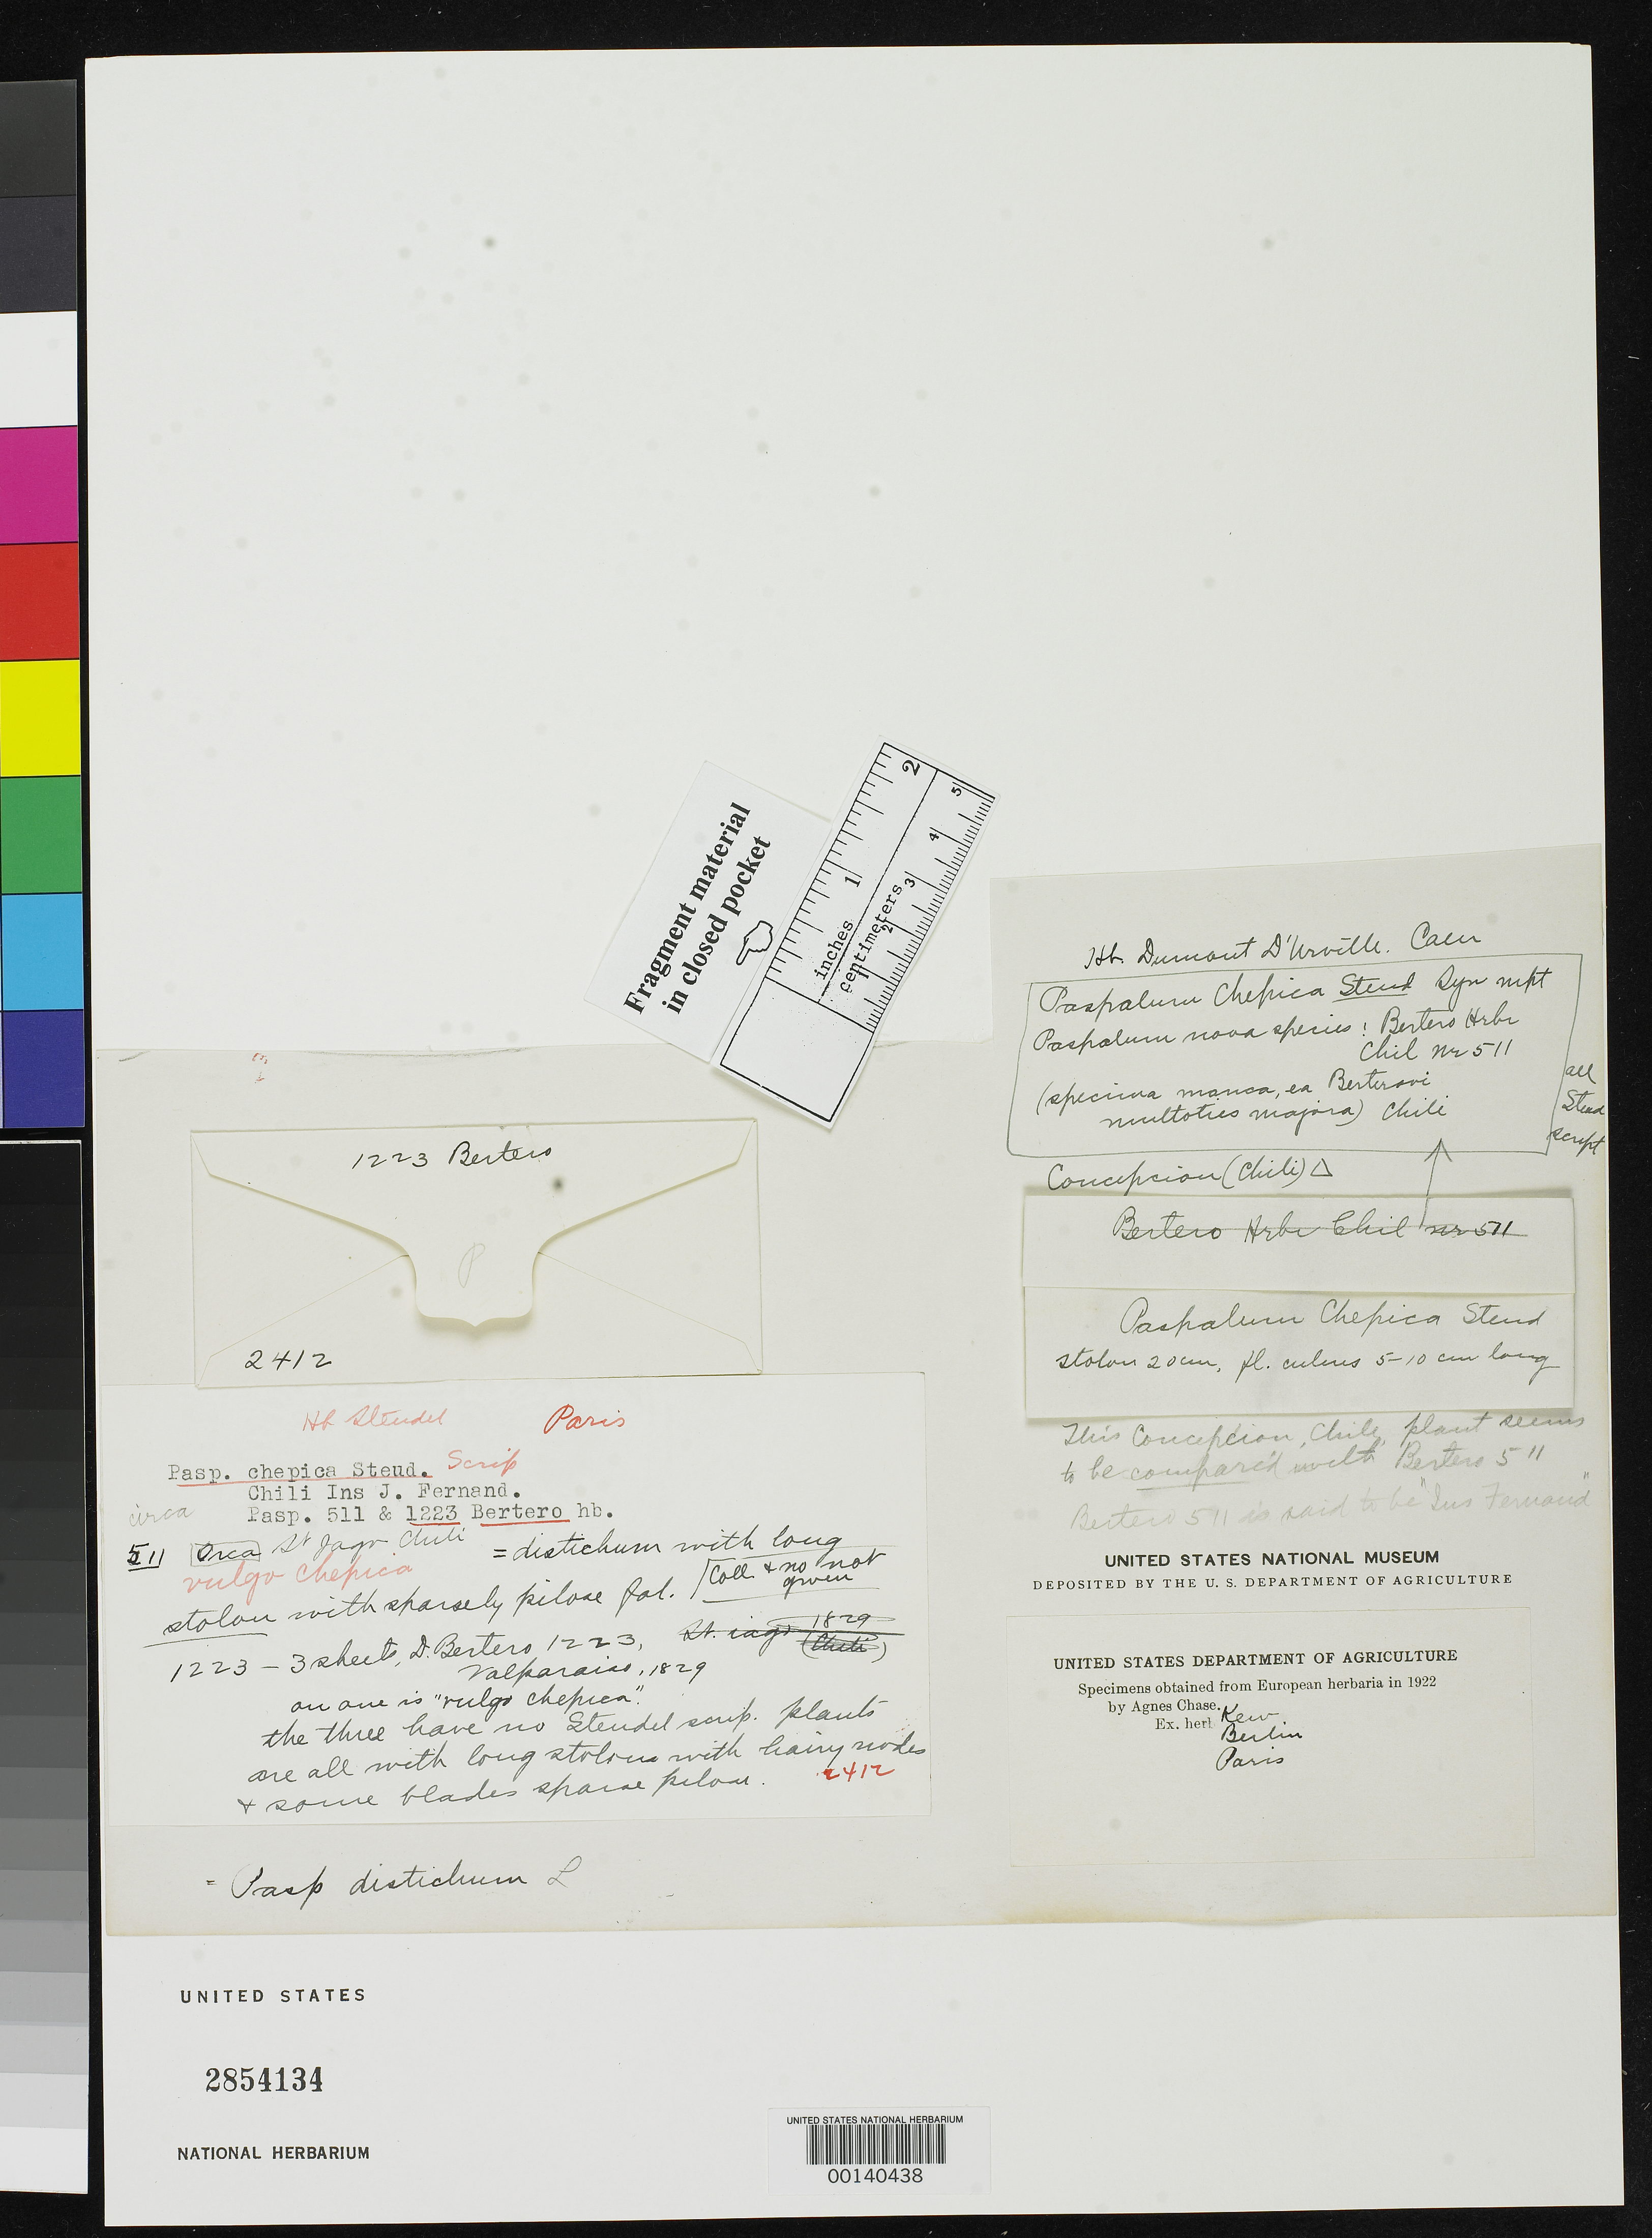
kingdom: Plantae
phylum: Tracheophyta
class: Liliopsida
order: Poales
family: Poaceae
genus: Paspalum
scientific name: Paspalum chepica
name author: Steud.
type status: Type Fragment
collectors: C. L. G. Bertero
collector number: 1223 & Paspalum No. 511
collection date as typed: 1829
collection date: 1829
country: Chile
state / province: Valparaíso (V)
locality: Valparaiso.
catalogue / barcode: US 2854134